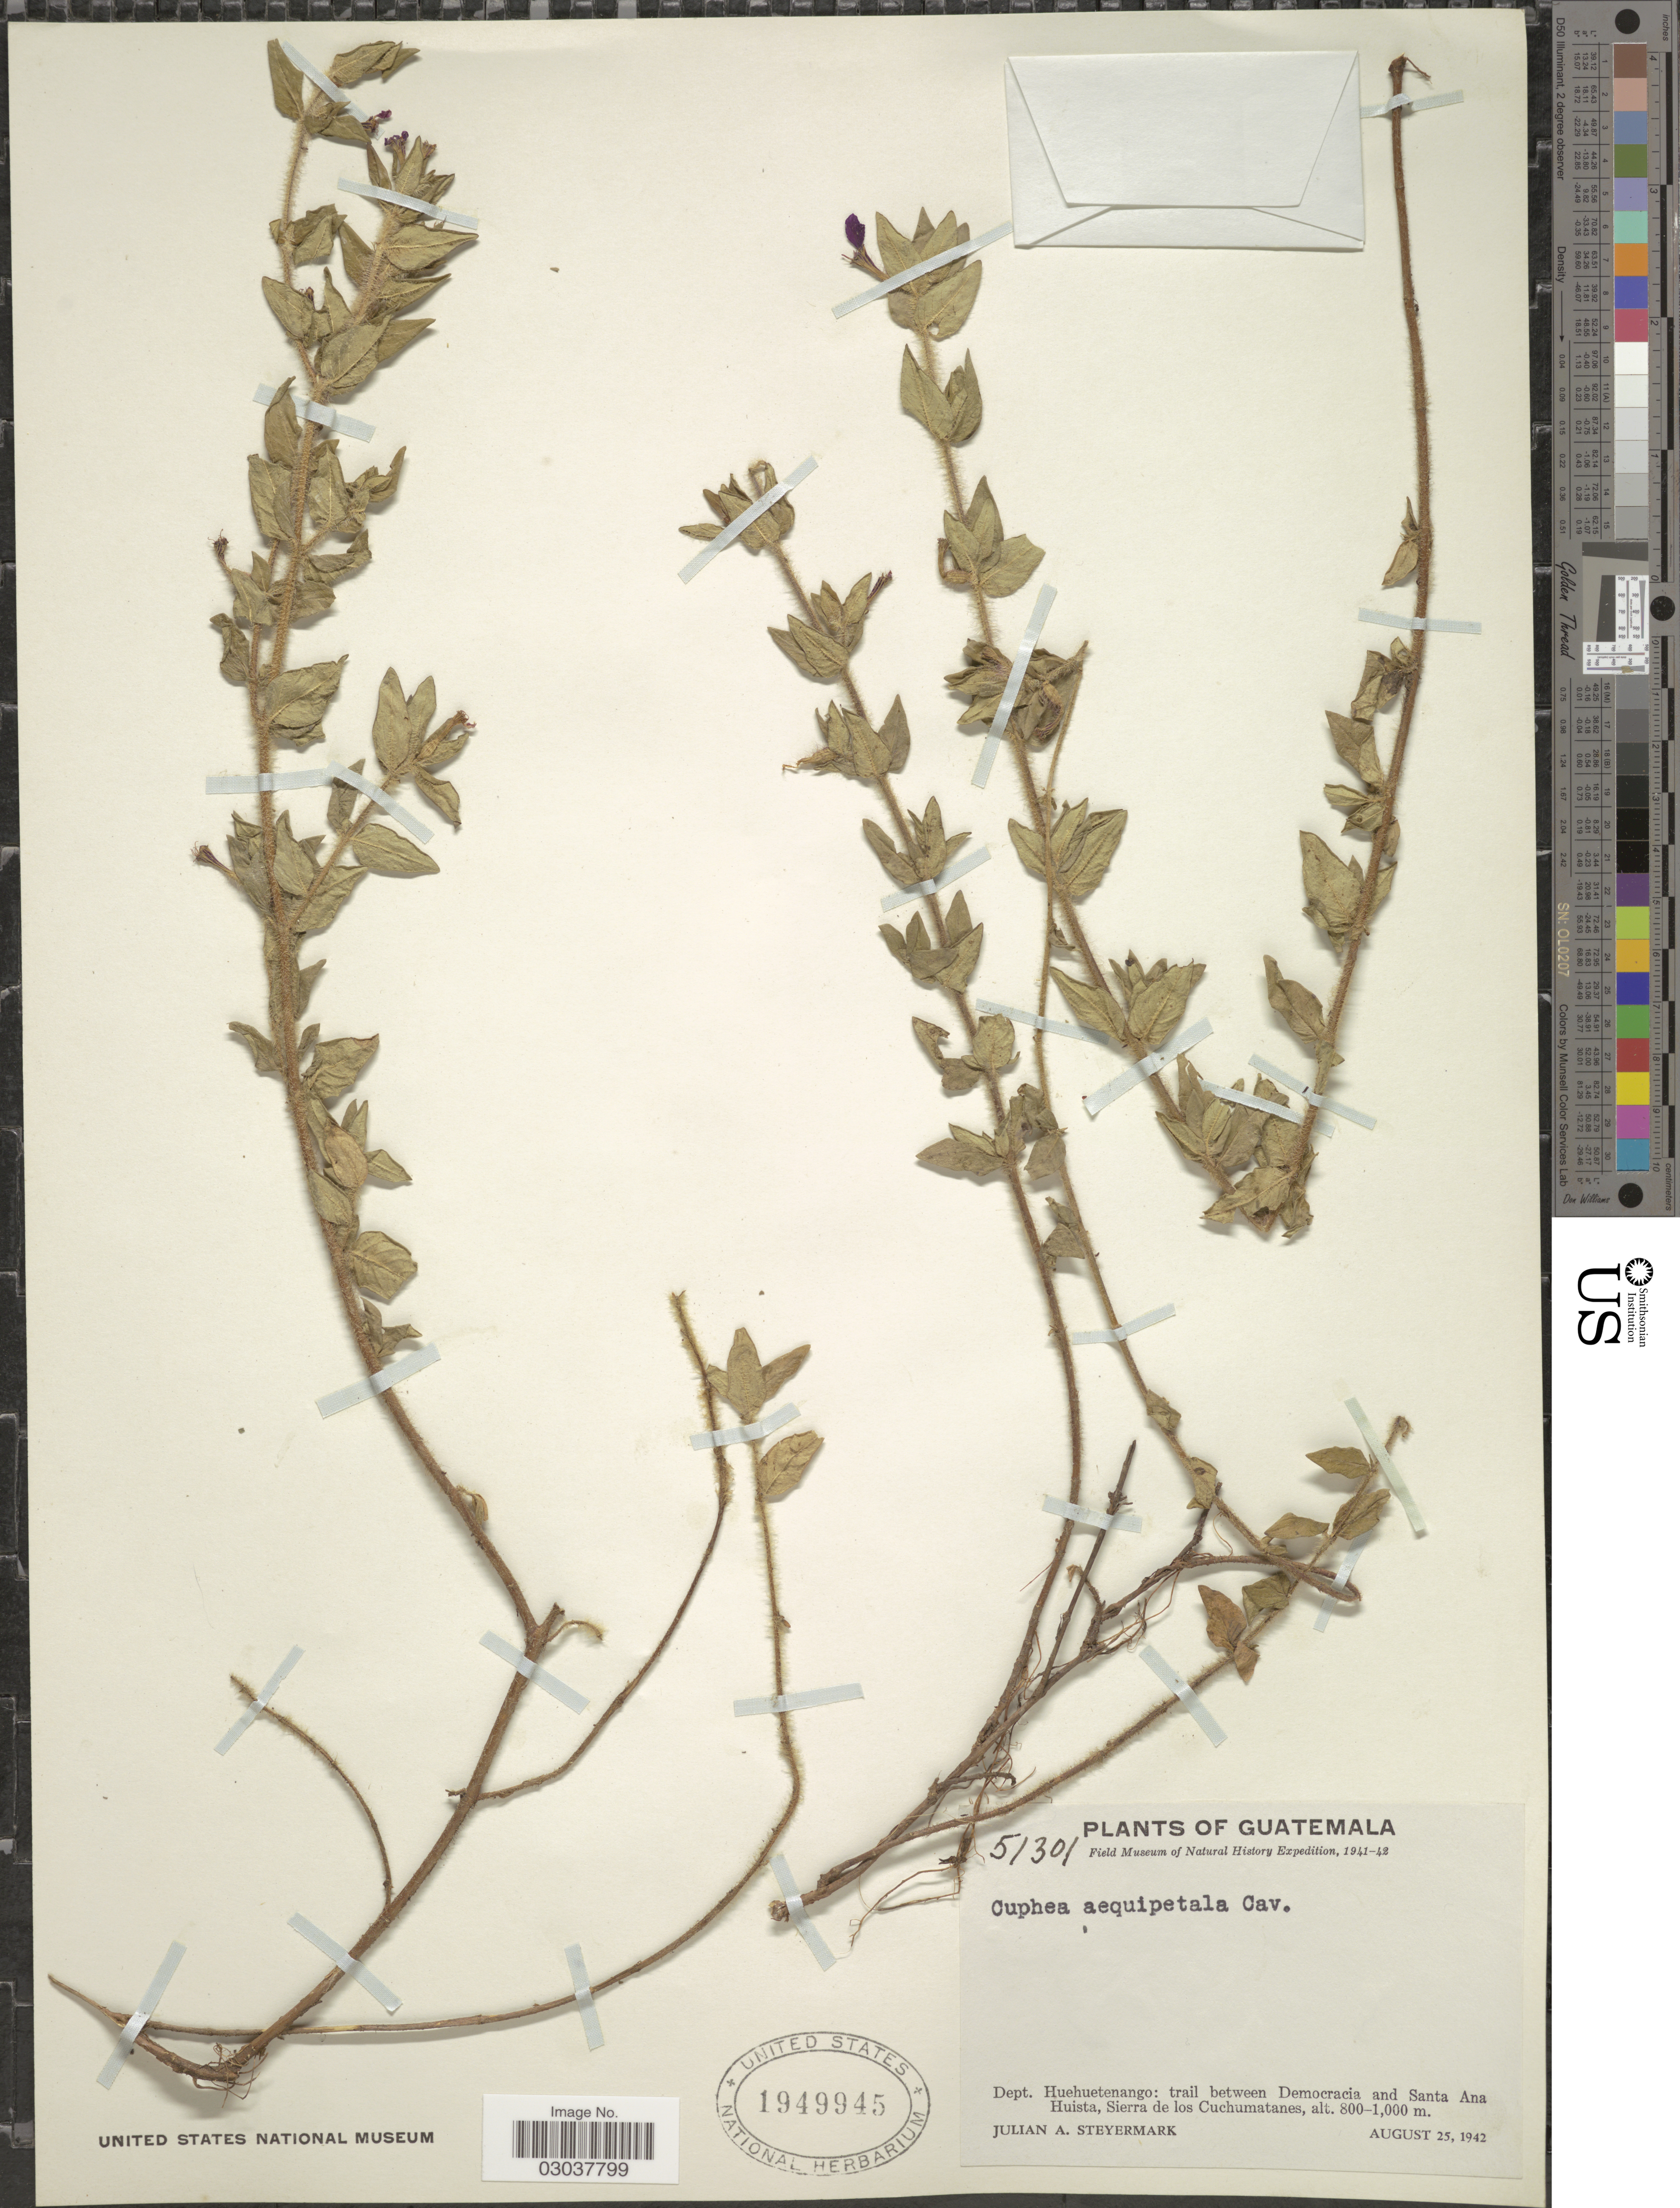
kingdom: Plantae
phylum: Tracheophyta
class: Magnoliopsida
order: Myrtales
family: Lythraceae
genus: Cuphea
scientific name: Cuphea aequipetala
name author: Cav.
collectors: J. Steyermark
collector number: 51301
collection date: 1942-08-25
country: Guatemala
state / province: Huehuetenango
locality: Dept. Huehuetenango: trail between Democracia and Santa Ana Huista, Sierra de los Cuchumatanes.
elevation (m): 800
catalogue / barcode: US 1949945